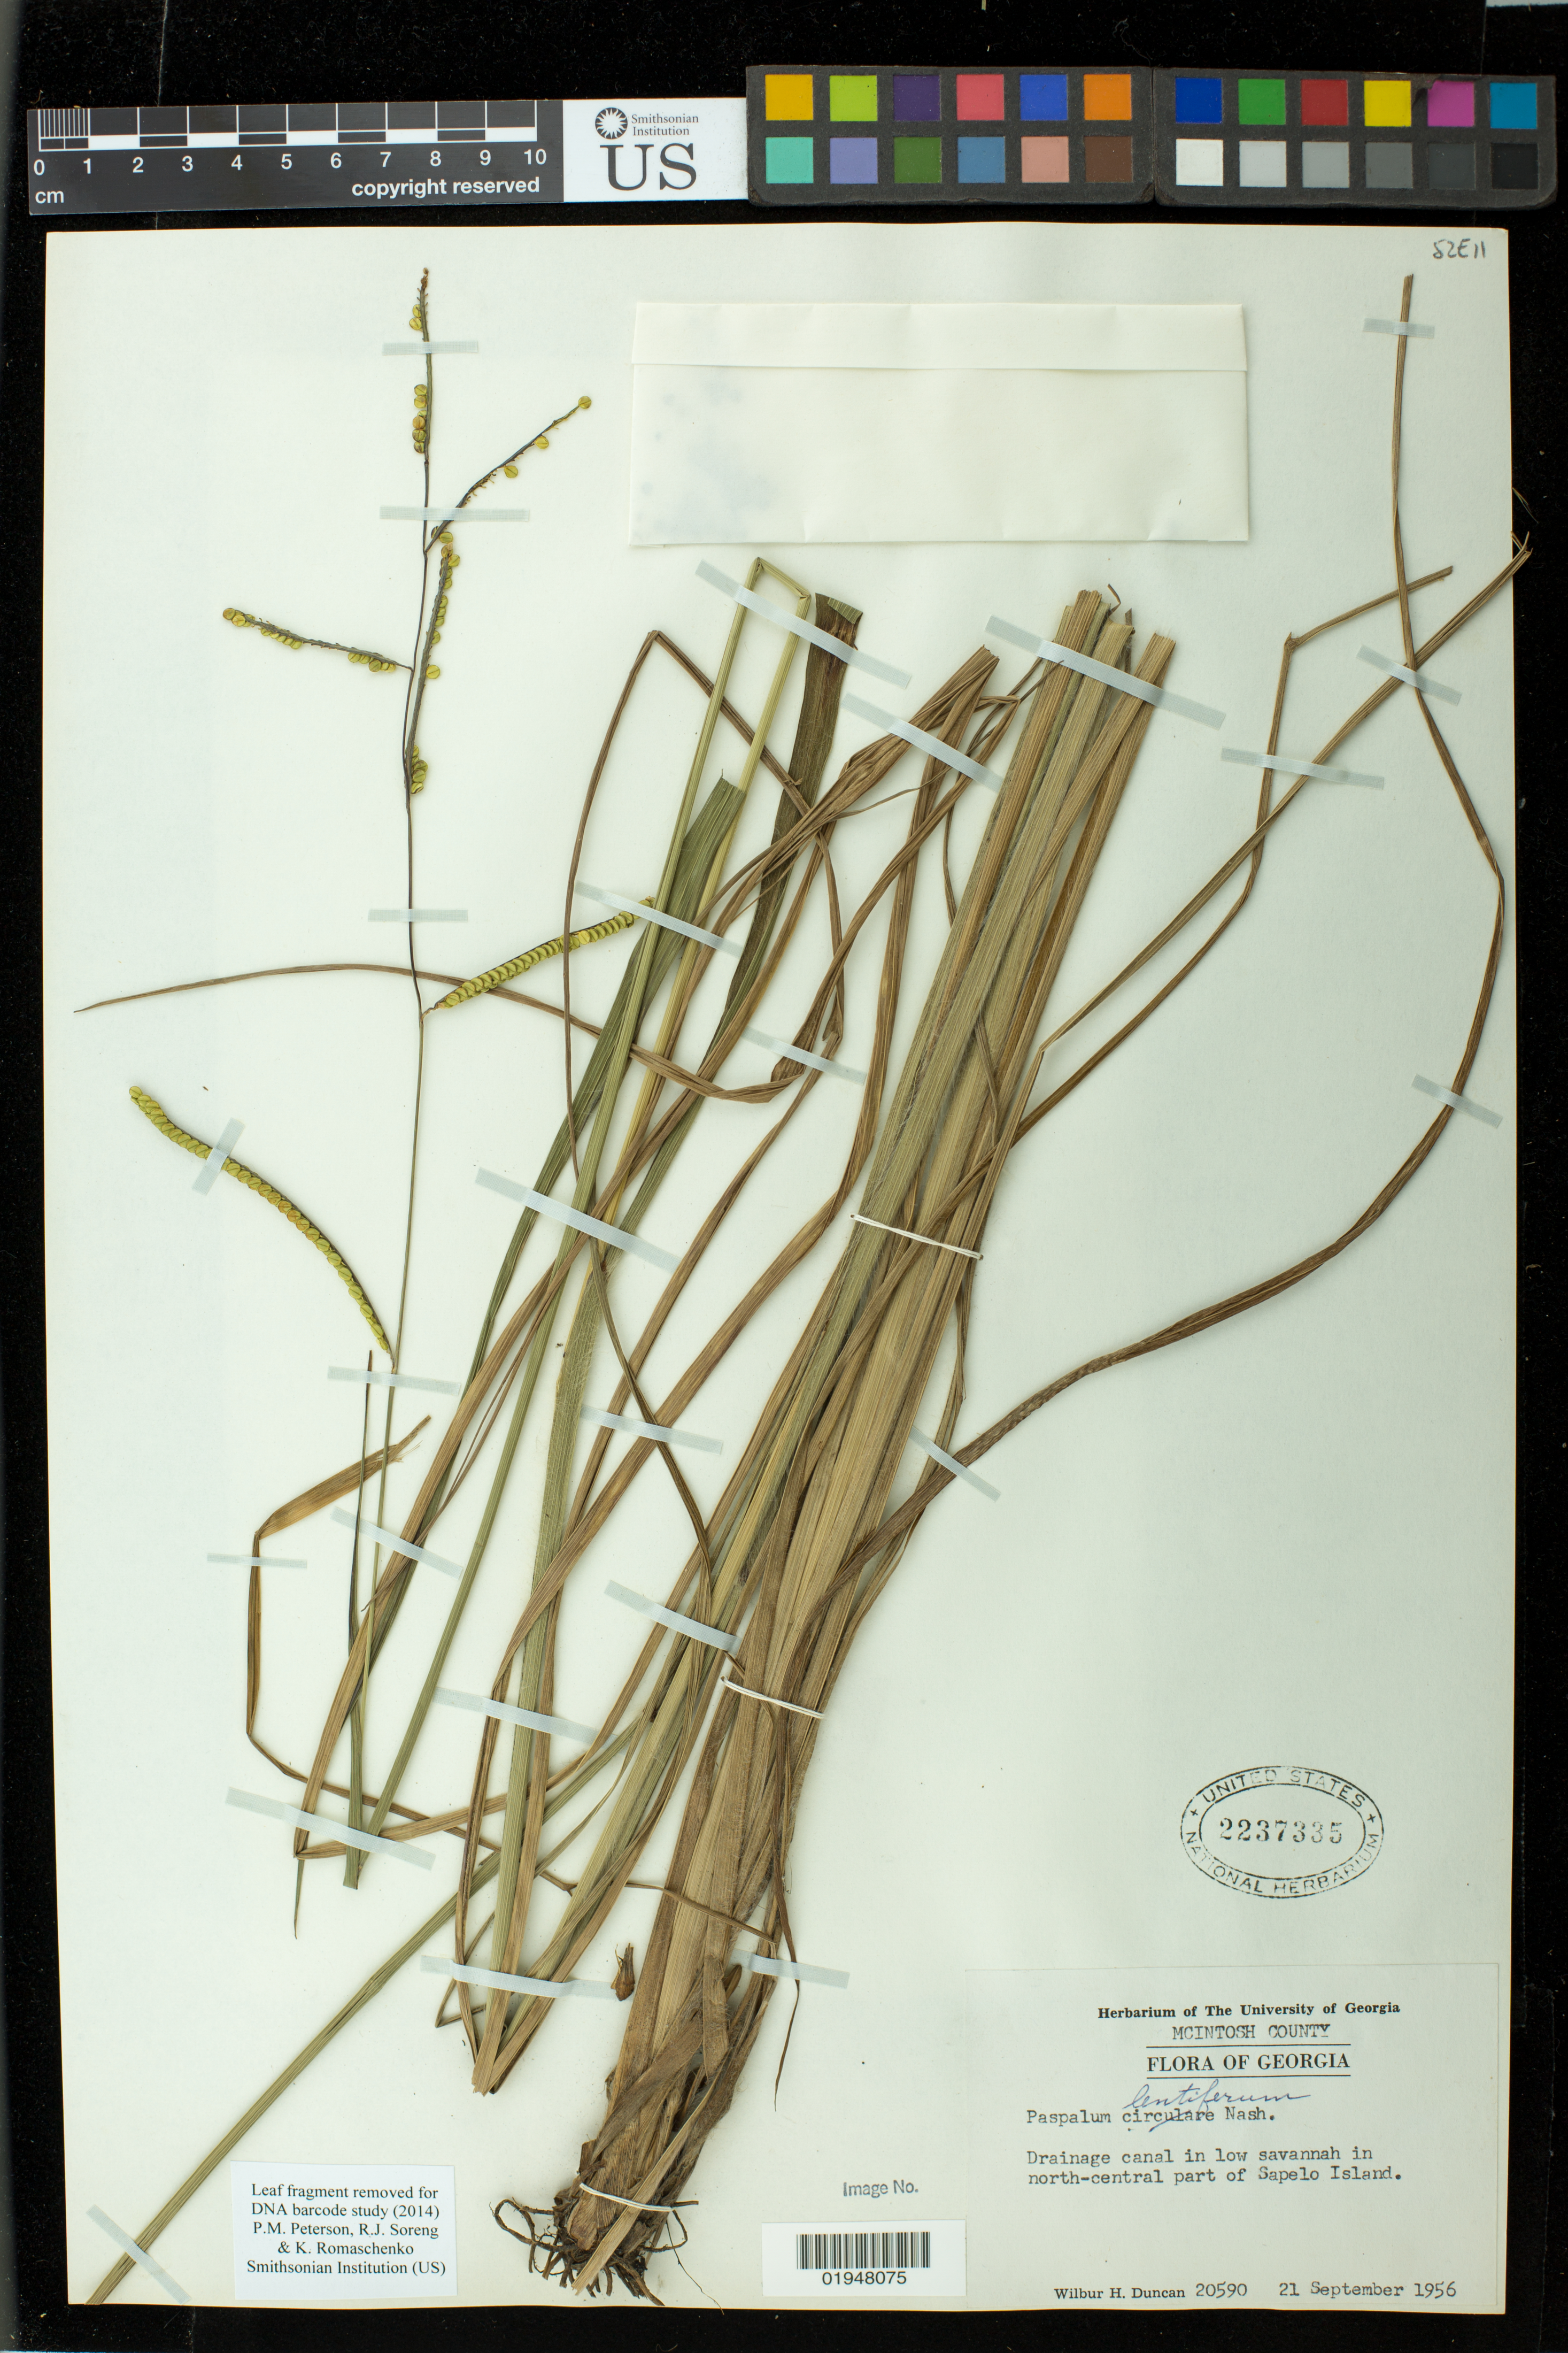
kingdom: Plantae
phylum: Tracheophyta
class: Liliopsida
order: Poales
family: Poaceae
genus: Paspalum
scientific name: Paspalum lentiferum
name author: Lam.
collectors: W. H. Duncan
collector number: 20590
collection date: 1956-09-21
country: United States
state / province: Georgia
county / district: McIntosh County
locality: north-central part of Sapelo Island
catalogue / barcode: US 2237335